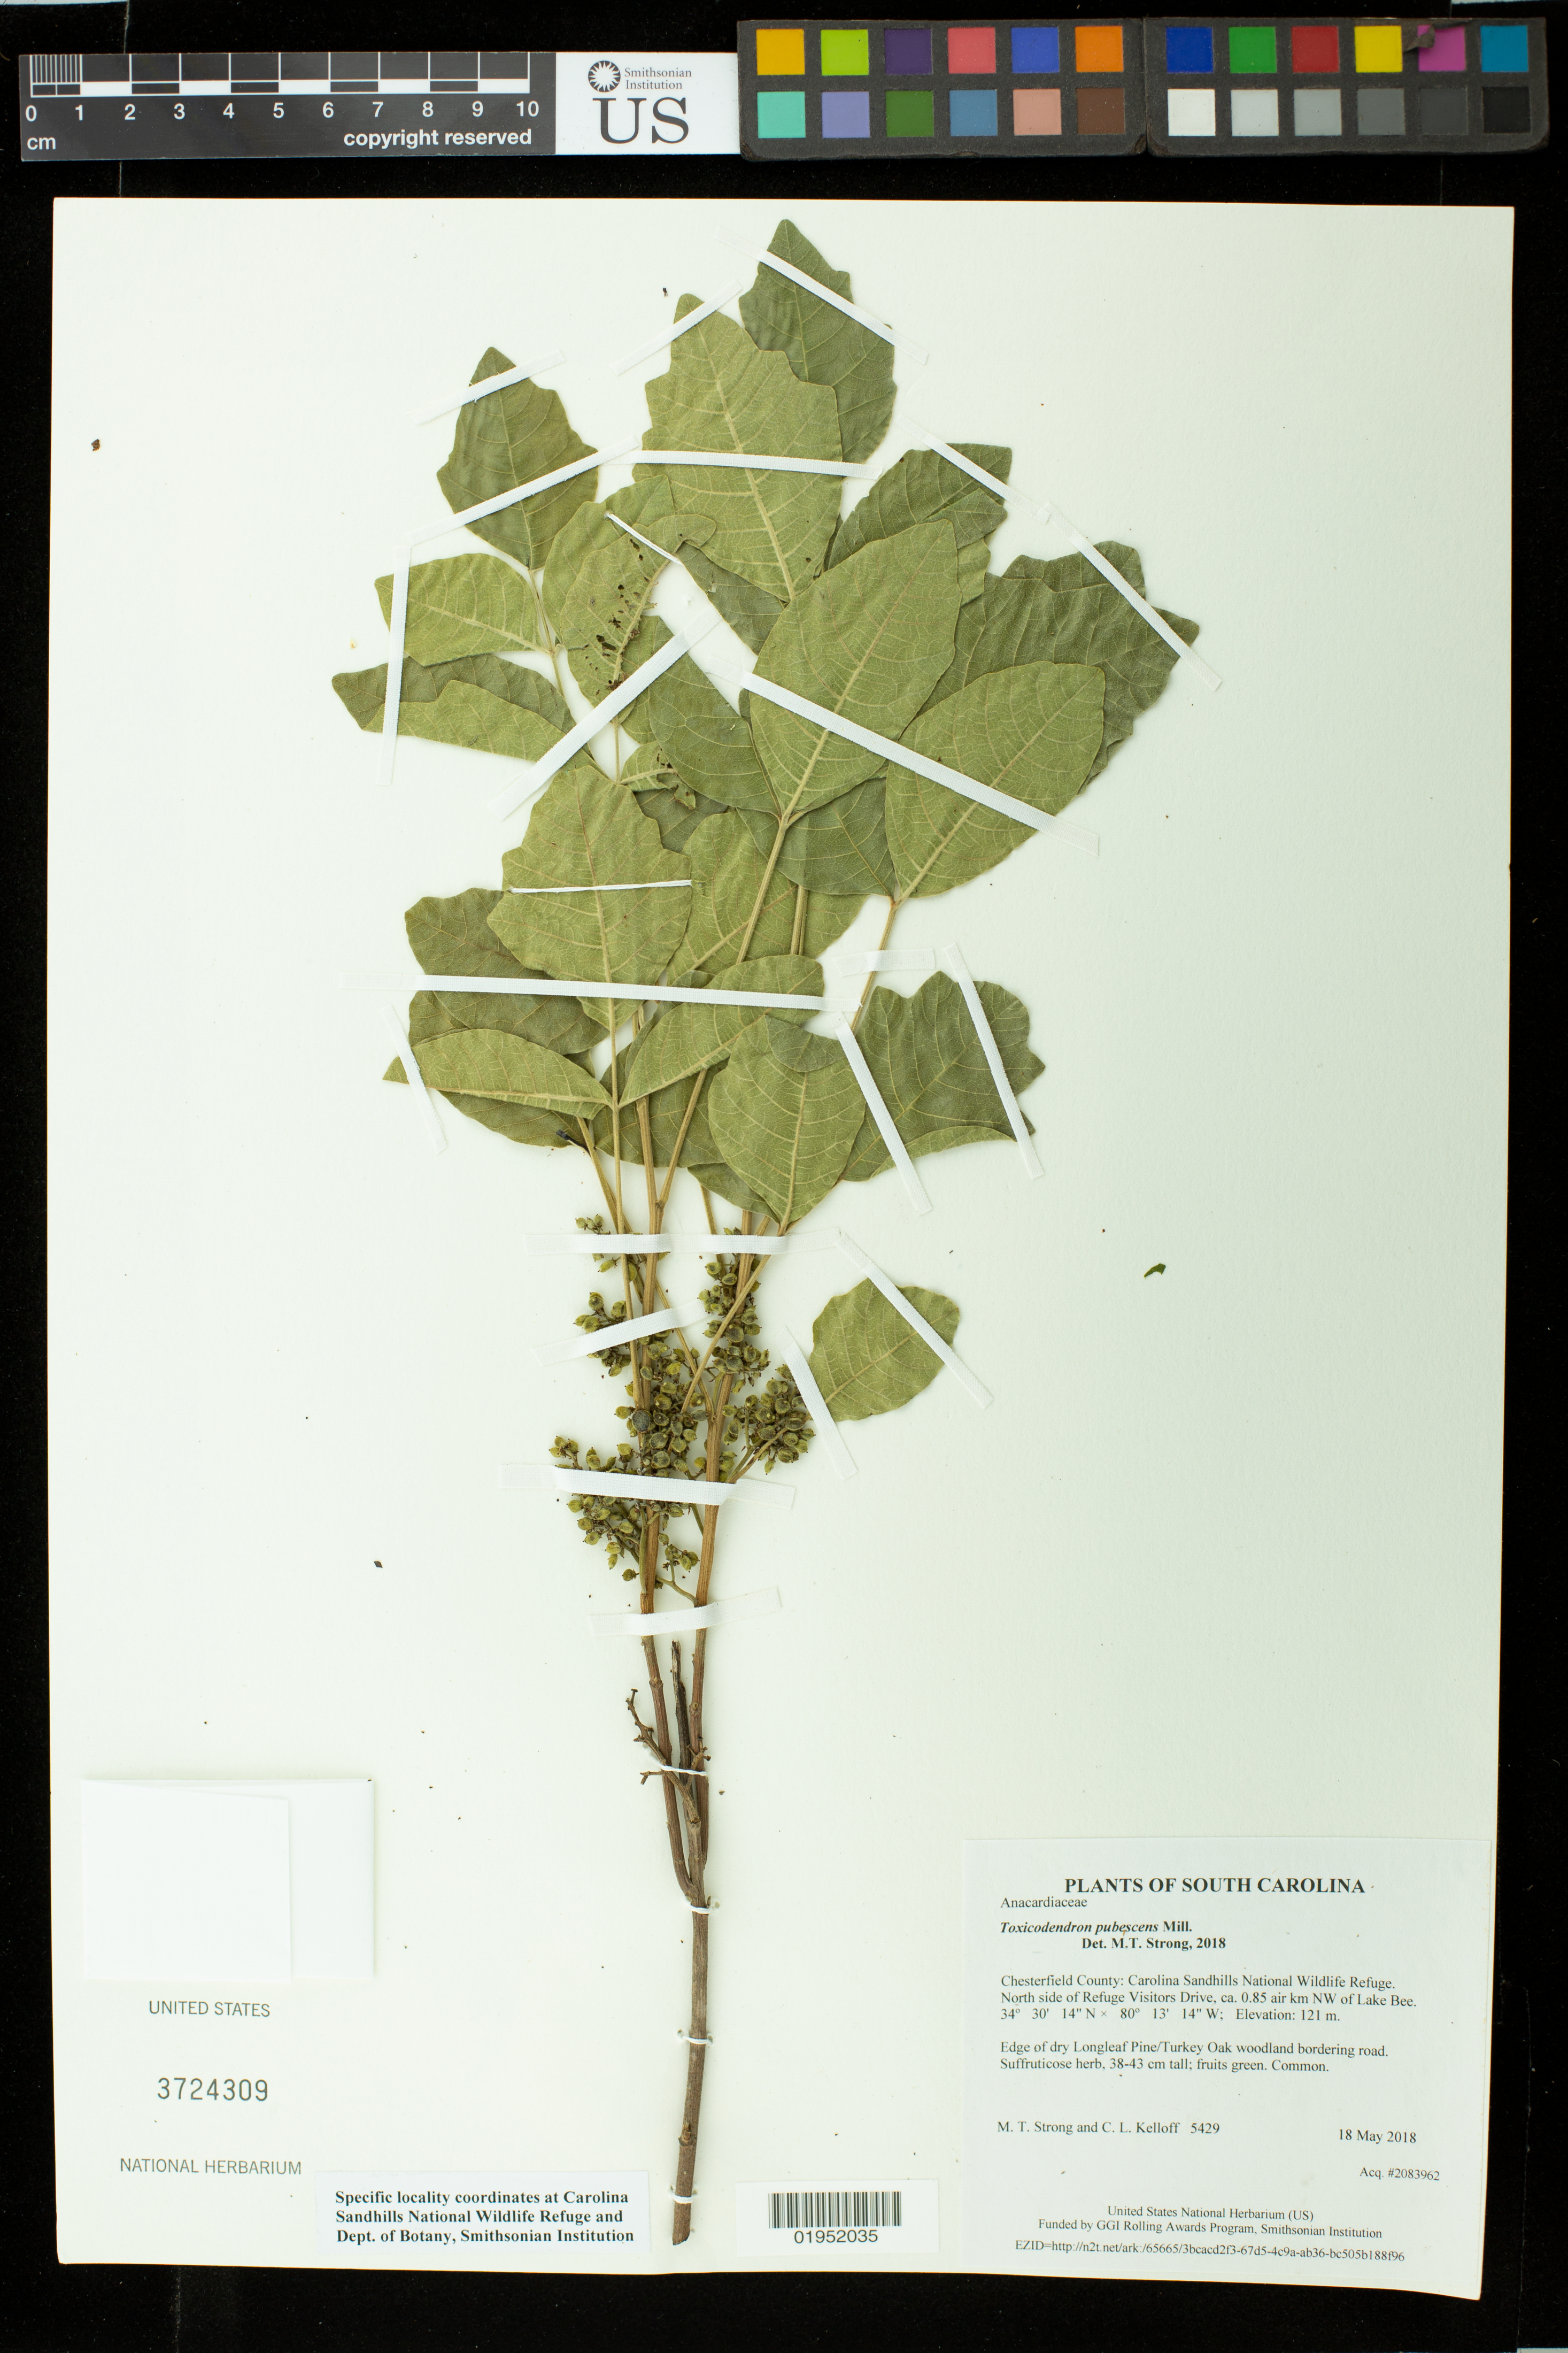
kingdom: Plantae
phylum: Tracheophyta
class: Magnoliopsida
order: Sapindales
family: Anacardiaceae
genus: Toxicodendron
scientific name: Toxicodendron pubescens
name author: Mill.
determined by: Strong, Mark T., (BOT), Smithsonian Institution - National Museum of Natural History (UNITED STATES)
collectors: M. T. Strong & C. L. Kelloff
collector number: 5429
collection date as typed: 18 May 2018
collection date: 2018-05-18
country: United States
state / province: South Carolina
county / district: Chesterfield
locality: Carolina Sandhills National Wildlife Refuge. North side of Refuge Visitors Drive, ca. 0.85 air km NW of Lake Bee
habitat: Edge of dry Longleaf Pine/Turkey Oak woodland bordering road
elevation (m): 121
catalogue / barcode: US 3724309